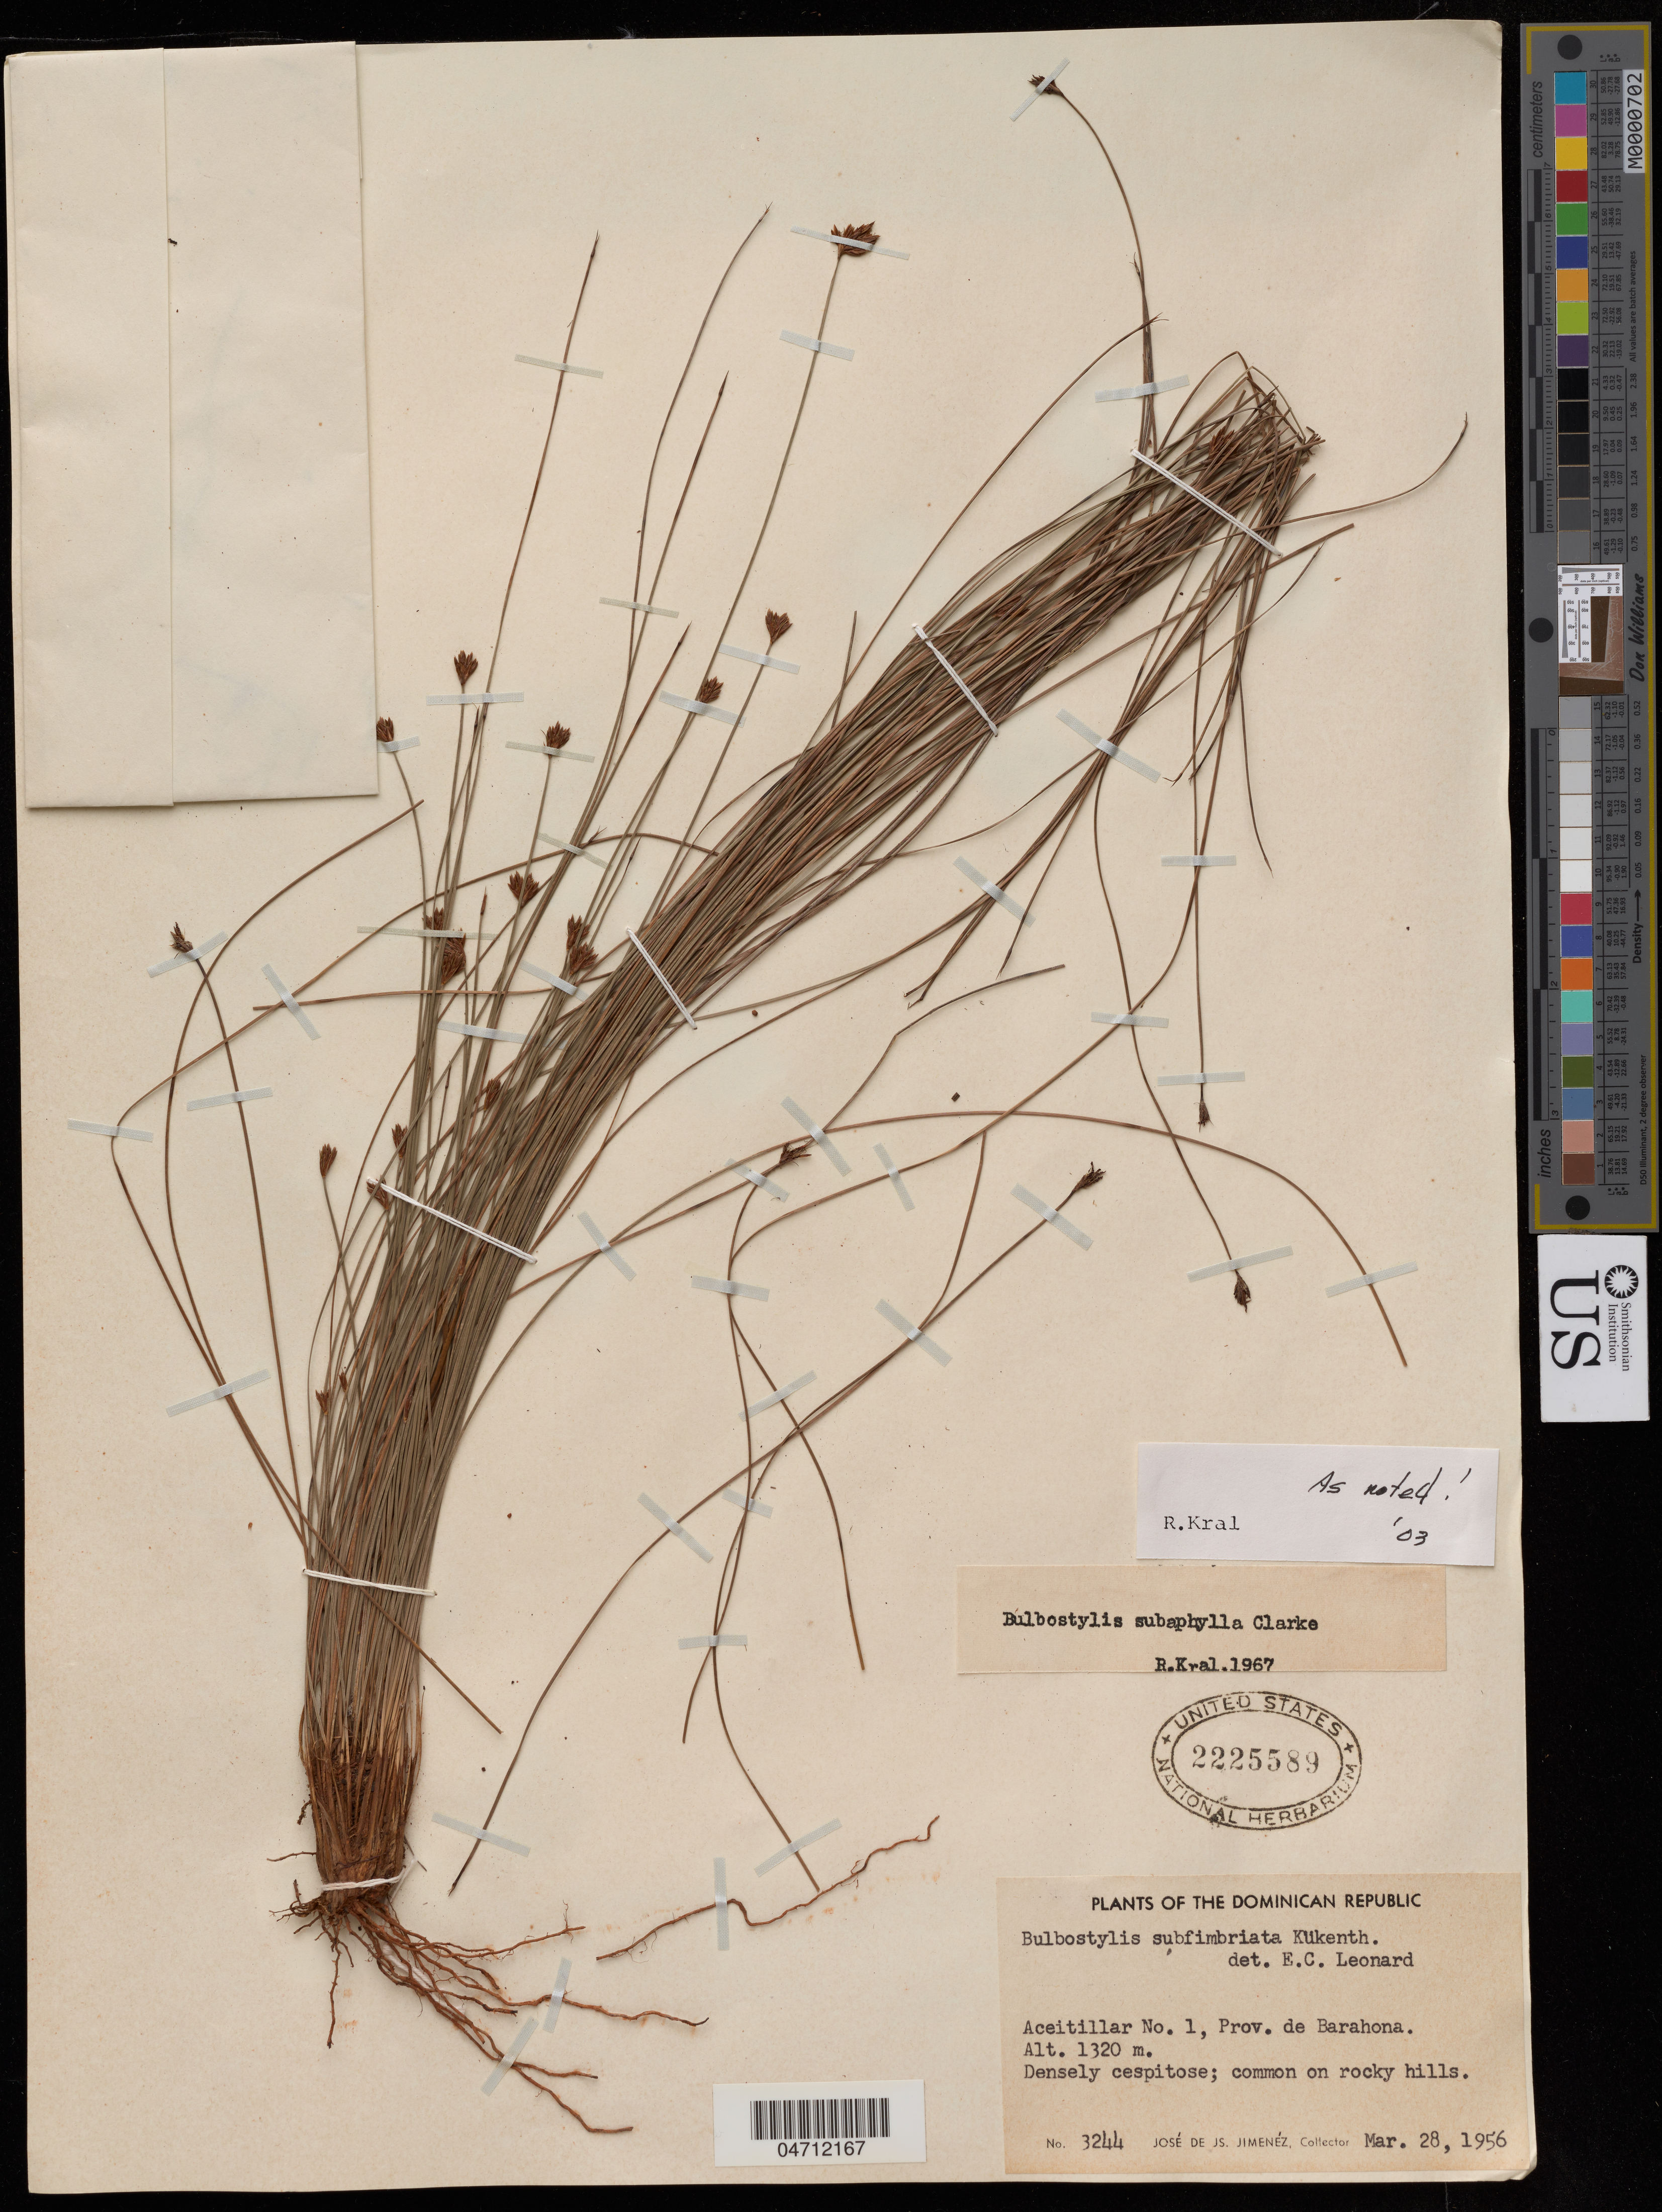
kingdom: Plantae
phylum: Tracheophyta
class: Liliopsida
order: Poales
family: Cyperaceae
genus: Bulbostylis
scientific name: Bulbostylis subaphylla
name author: C.B. Clarke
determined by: Kral, Robert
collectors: J. J. Jiménez Almonte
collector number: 3244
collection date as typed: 28 Mar 1956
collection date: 1956-03-28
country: Dominican Republic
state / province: Barahona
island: Hispaniola Island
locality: Aceitillar no.1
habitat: Common on rocky hills.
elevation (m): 1320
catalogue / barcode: US 2225589